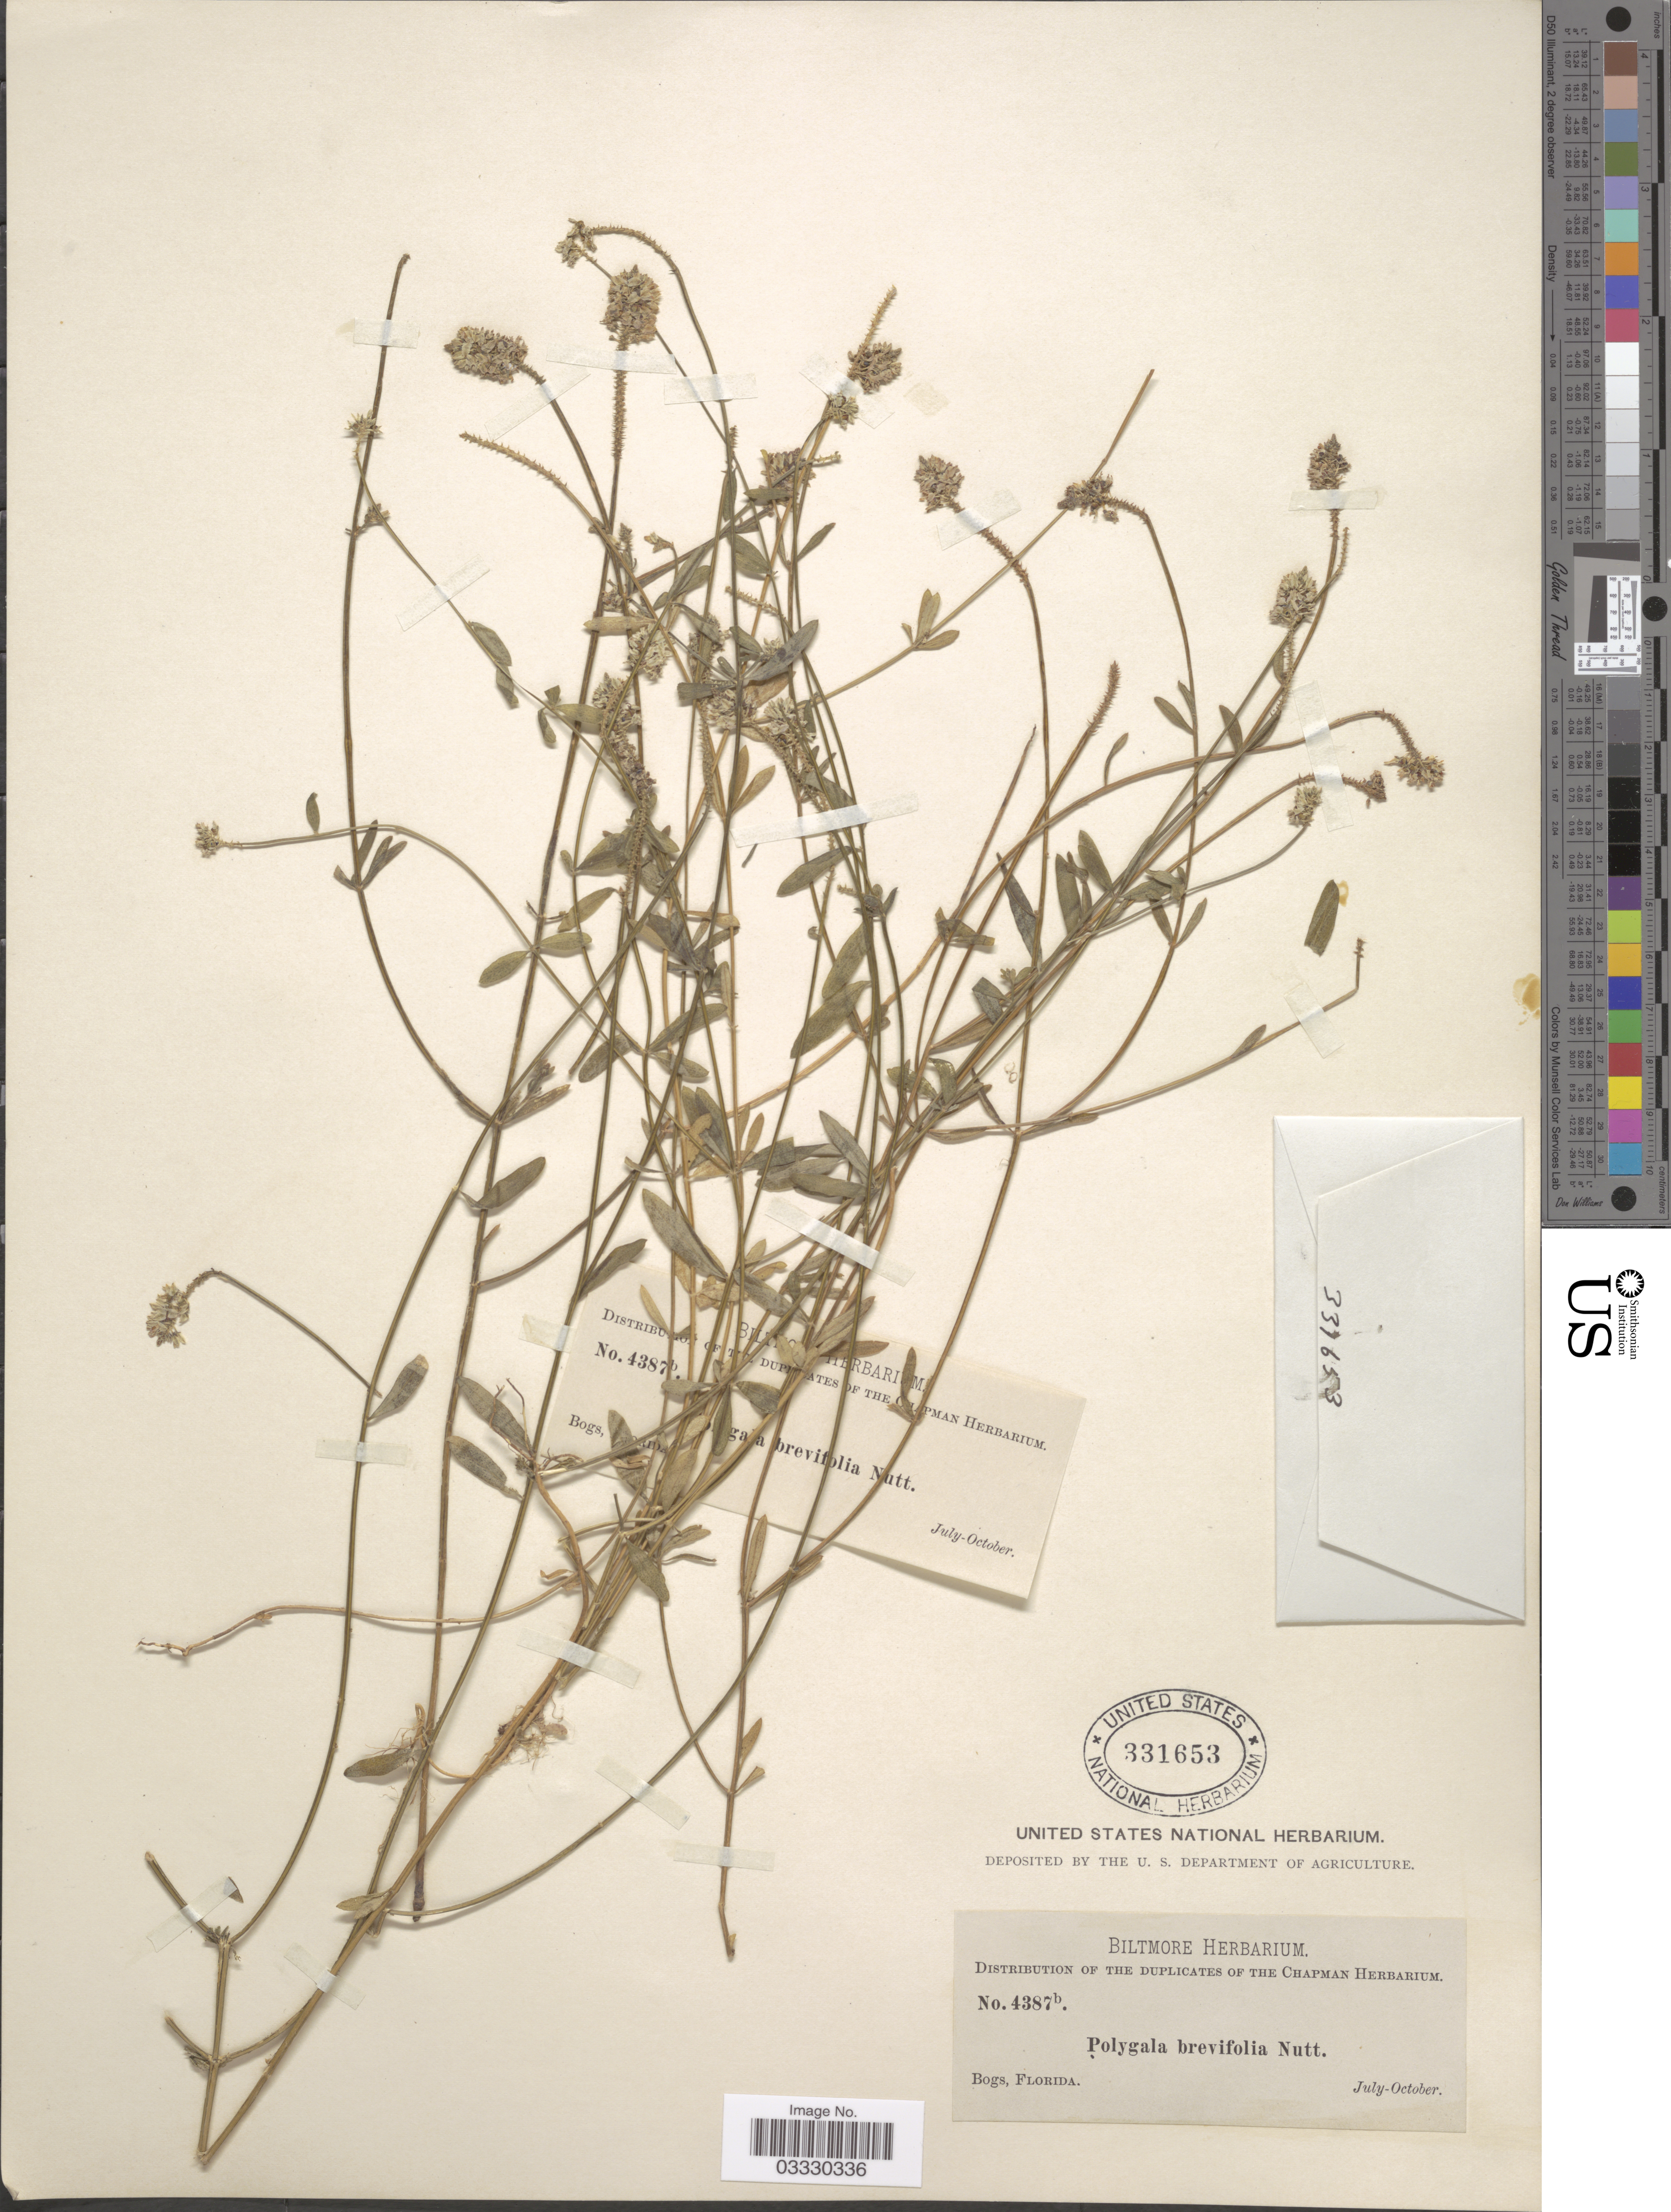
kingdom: Plantae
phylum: Tracheophyta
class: Magnoliopsida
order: Fabales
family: Polygalaceae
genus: Polygala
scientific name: Polygala brevifolia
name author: Nutt.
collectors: ex herb. Biltmore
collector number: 4387b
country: United States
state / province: Florida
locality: Bogs.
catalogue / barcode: US 331653